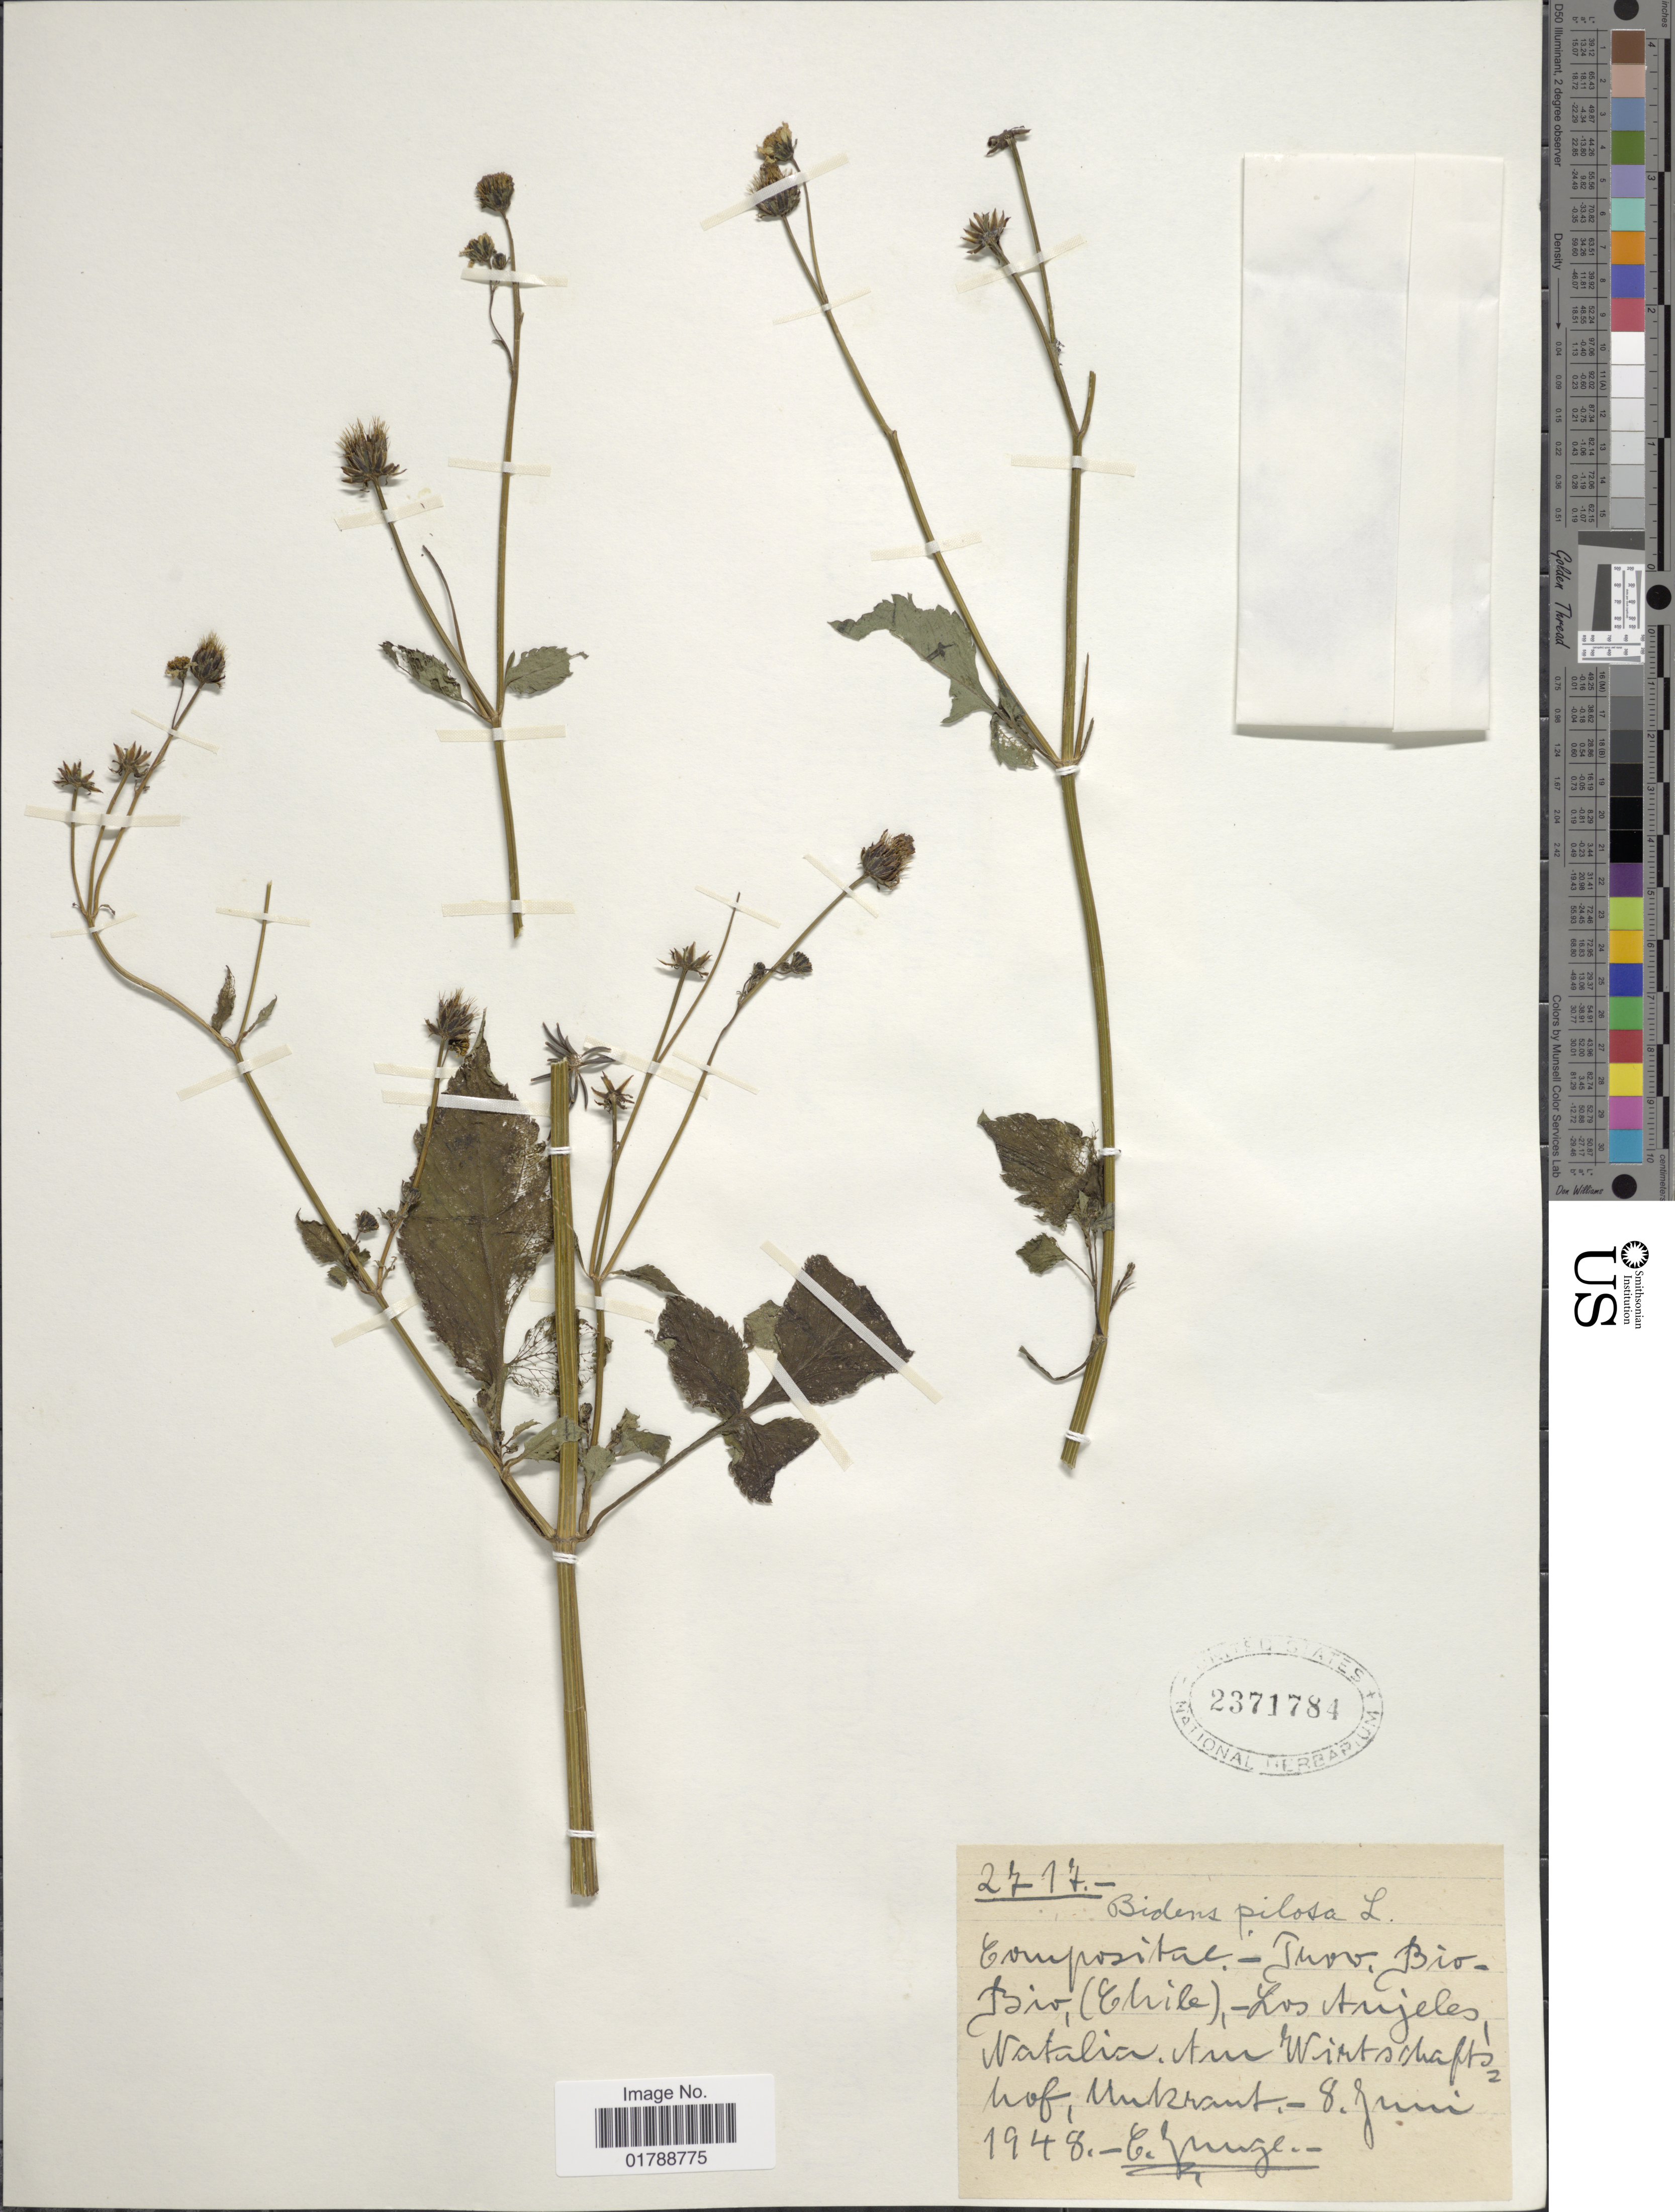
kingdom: Plantae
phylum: Tracheophyta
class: Magnoliopsida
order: Asterales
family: Asteraceae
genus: Bidens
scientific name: Bidens pilosa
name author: L.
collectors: E. Junge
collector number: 2717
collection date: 1948-06-08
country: Chile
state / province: Bio-Bío (VIII)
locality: Los Anjeles Natalia.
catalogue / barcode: US 231784